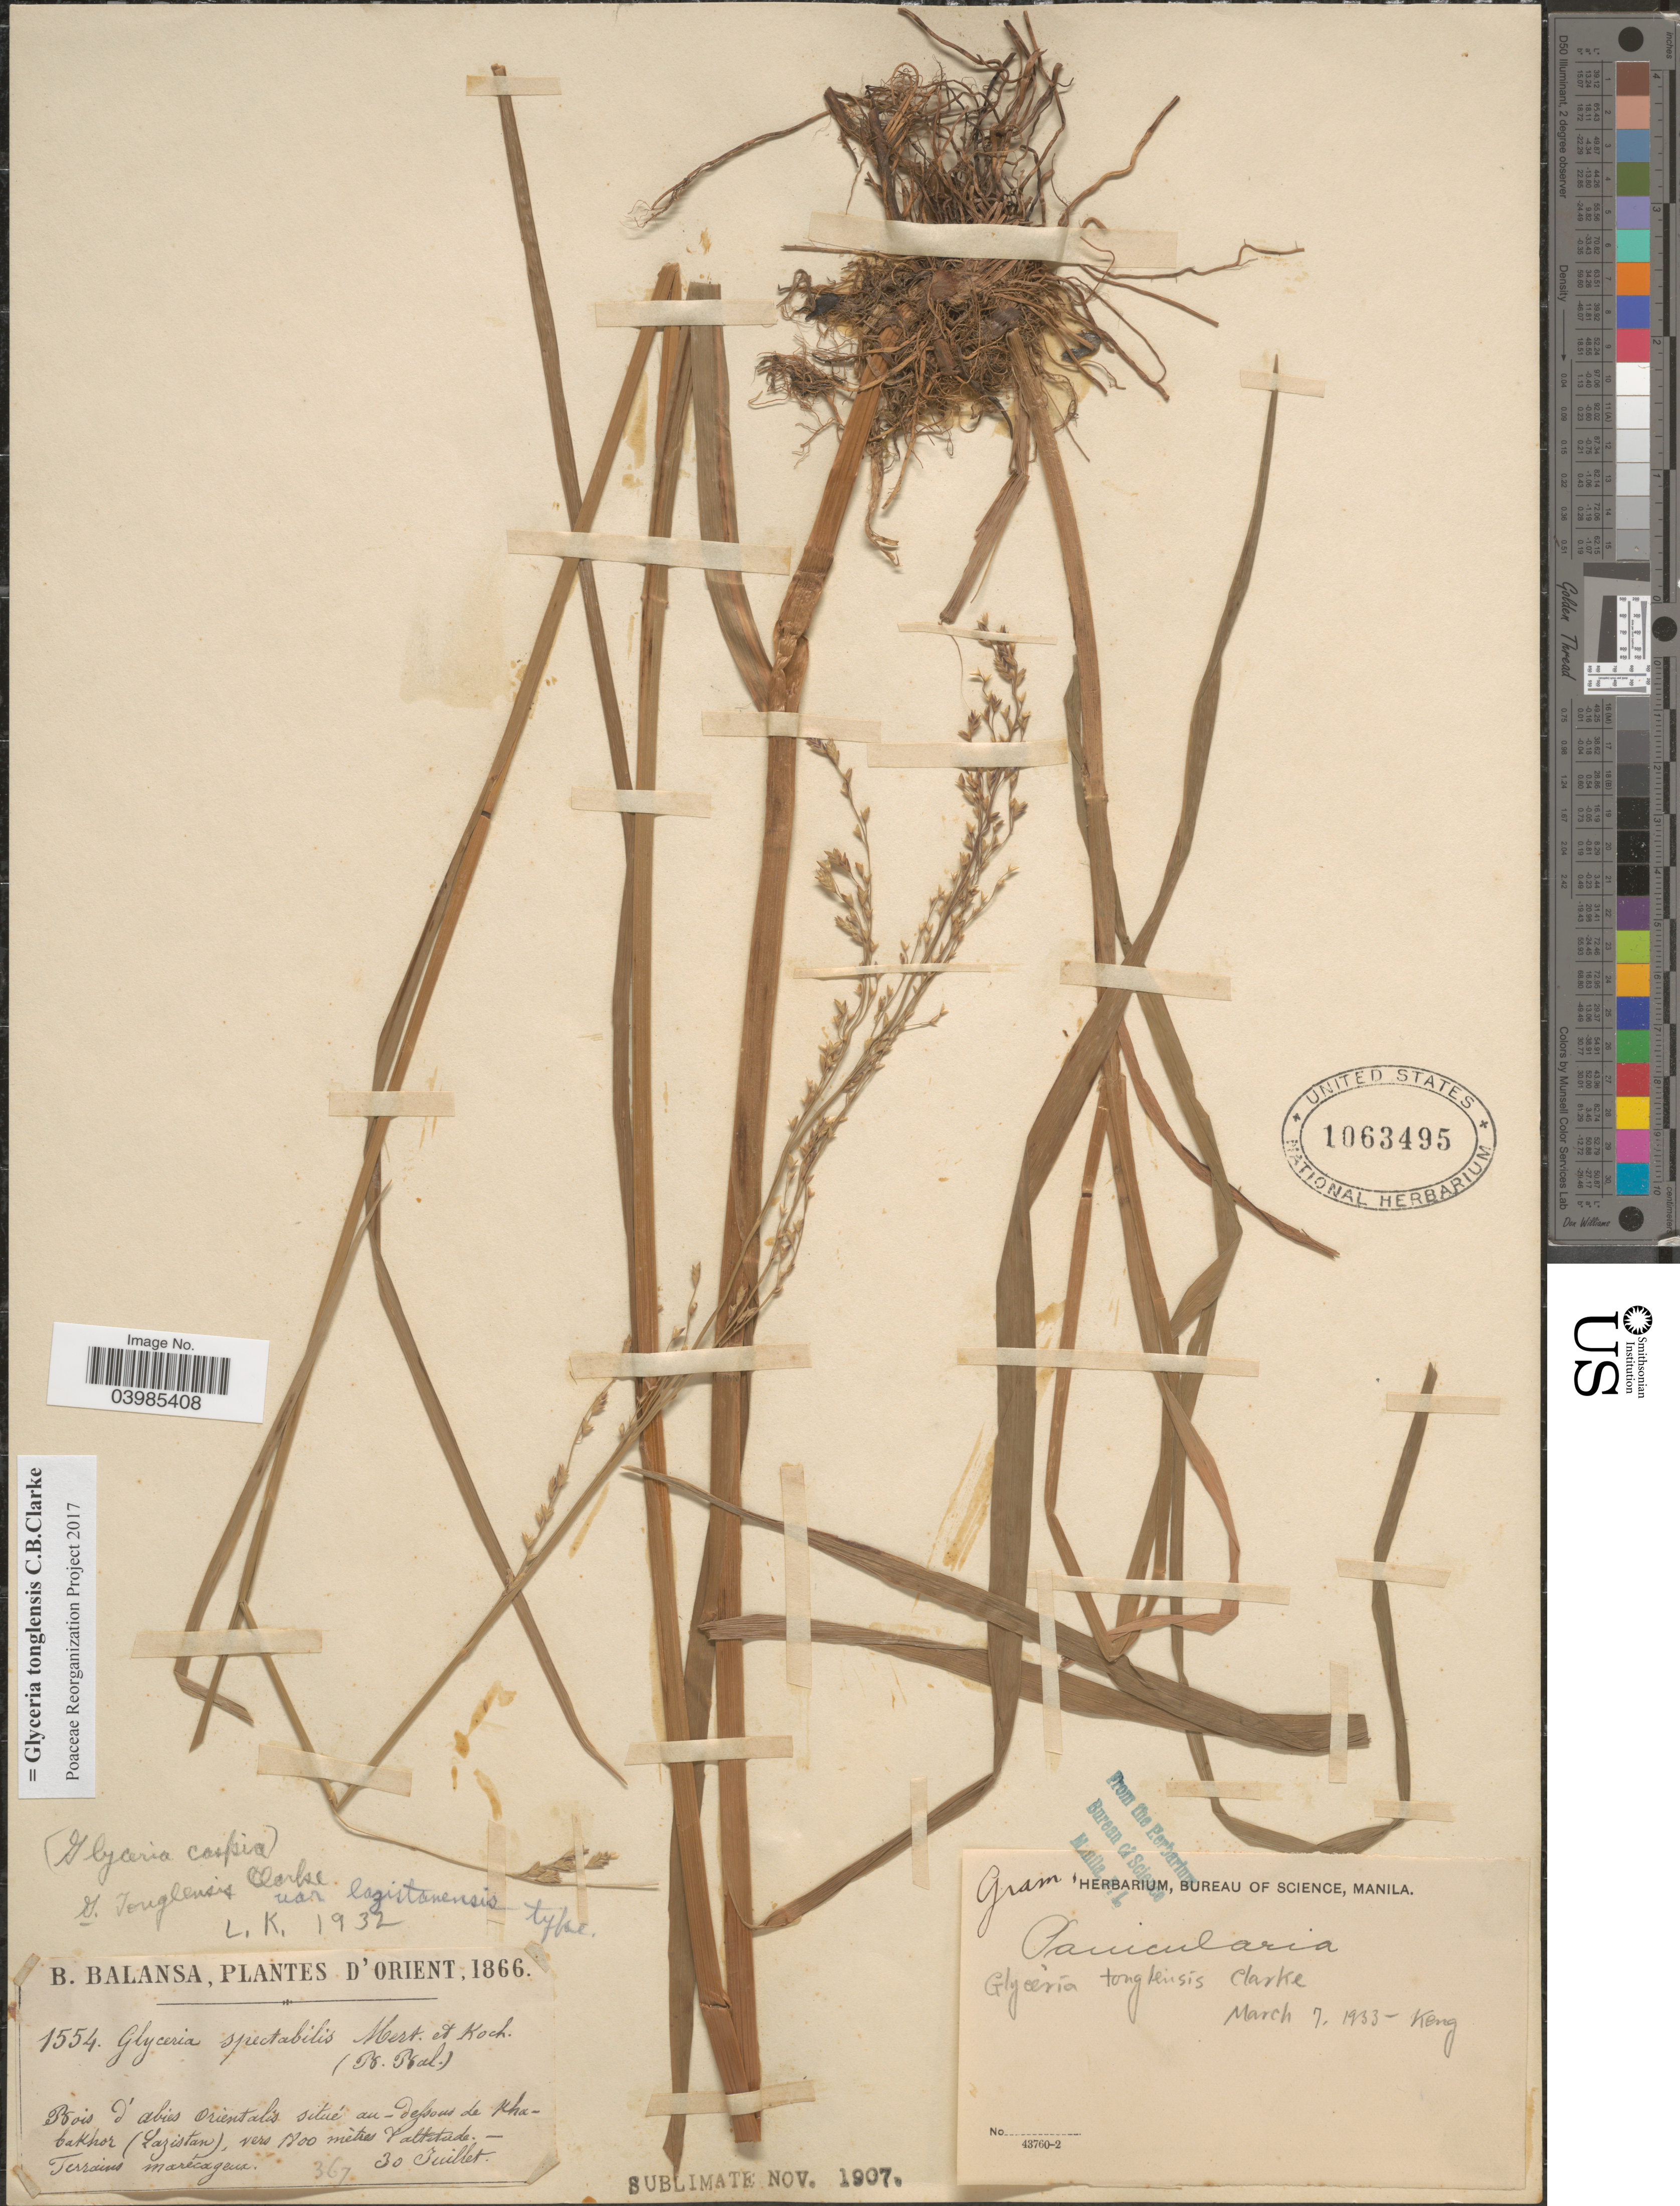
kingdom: Plantae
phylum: Tracheophyta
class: Liliopsida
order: Poales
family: Poaceae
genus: Glyceria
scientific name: Glyceria sp.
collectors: B. Balansa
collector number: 1554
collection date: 1866-07-30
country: Turkey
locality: D'Orient. Bois d'abies orientalis situé an-dessous de Khabakhor (Lazistan).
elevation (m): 1800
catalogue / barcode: US 1063495